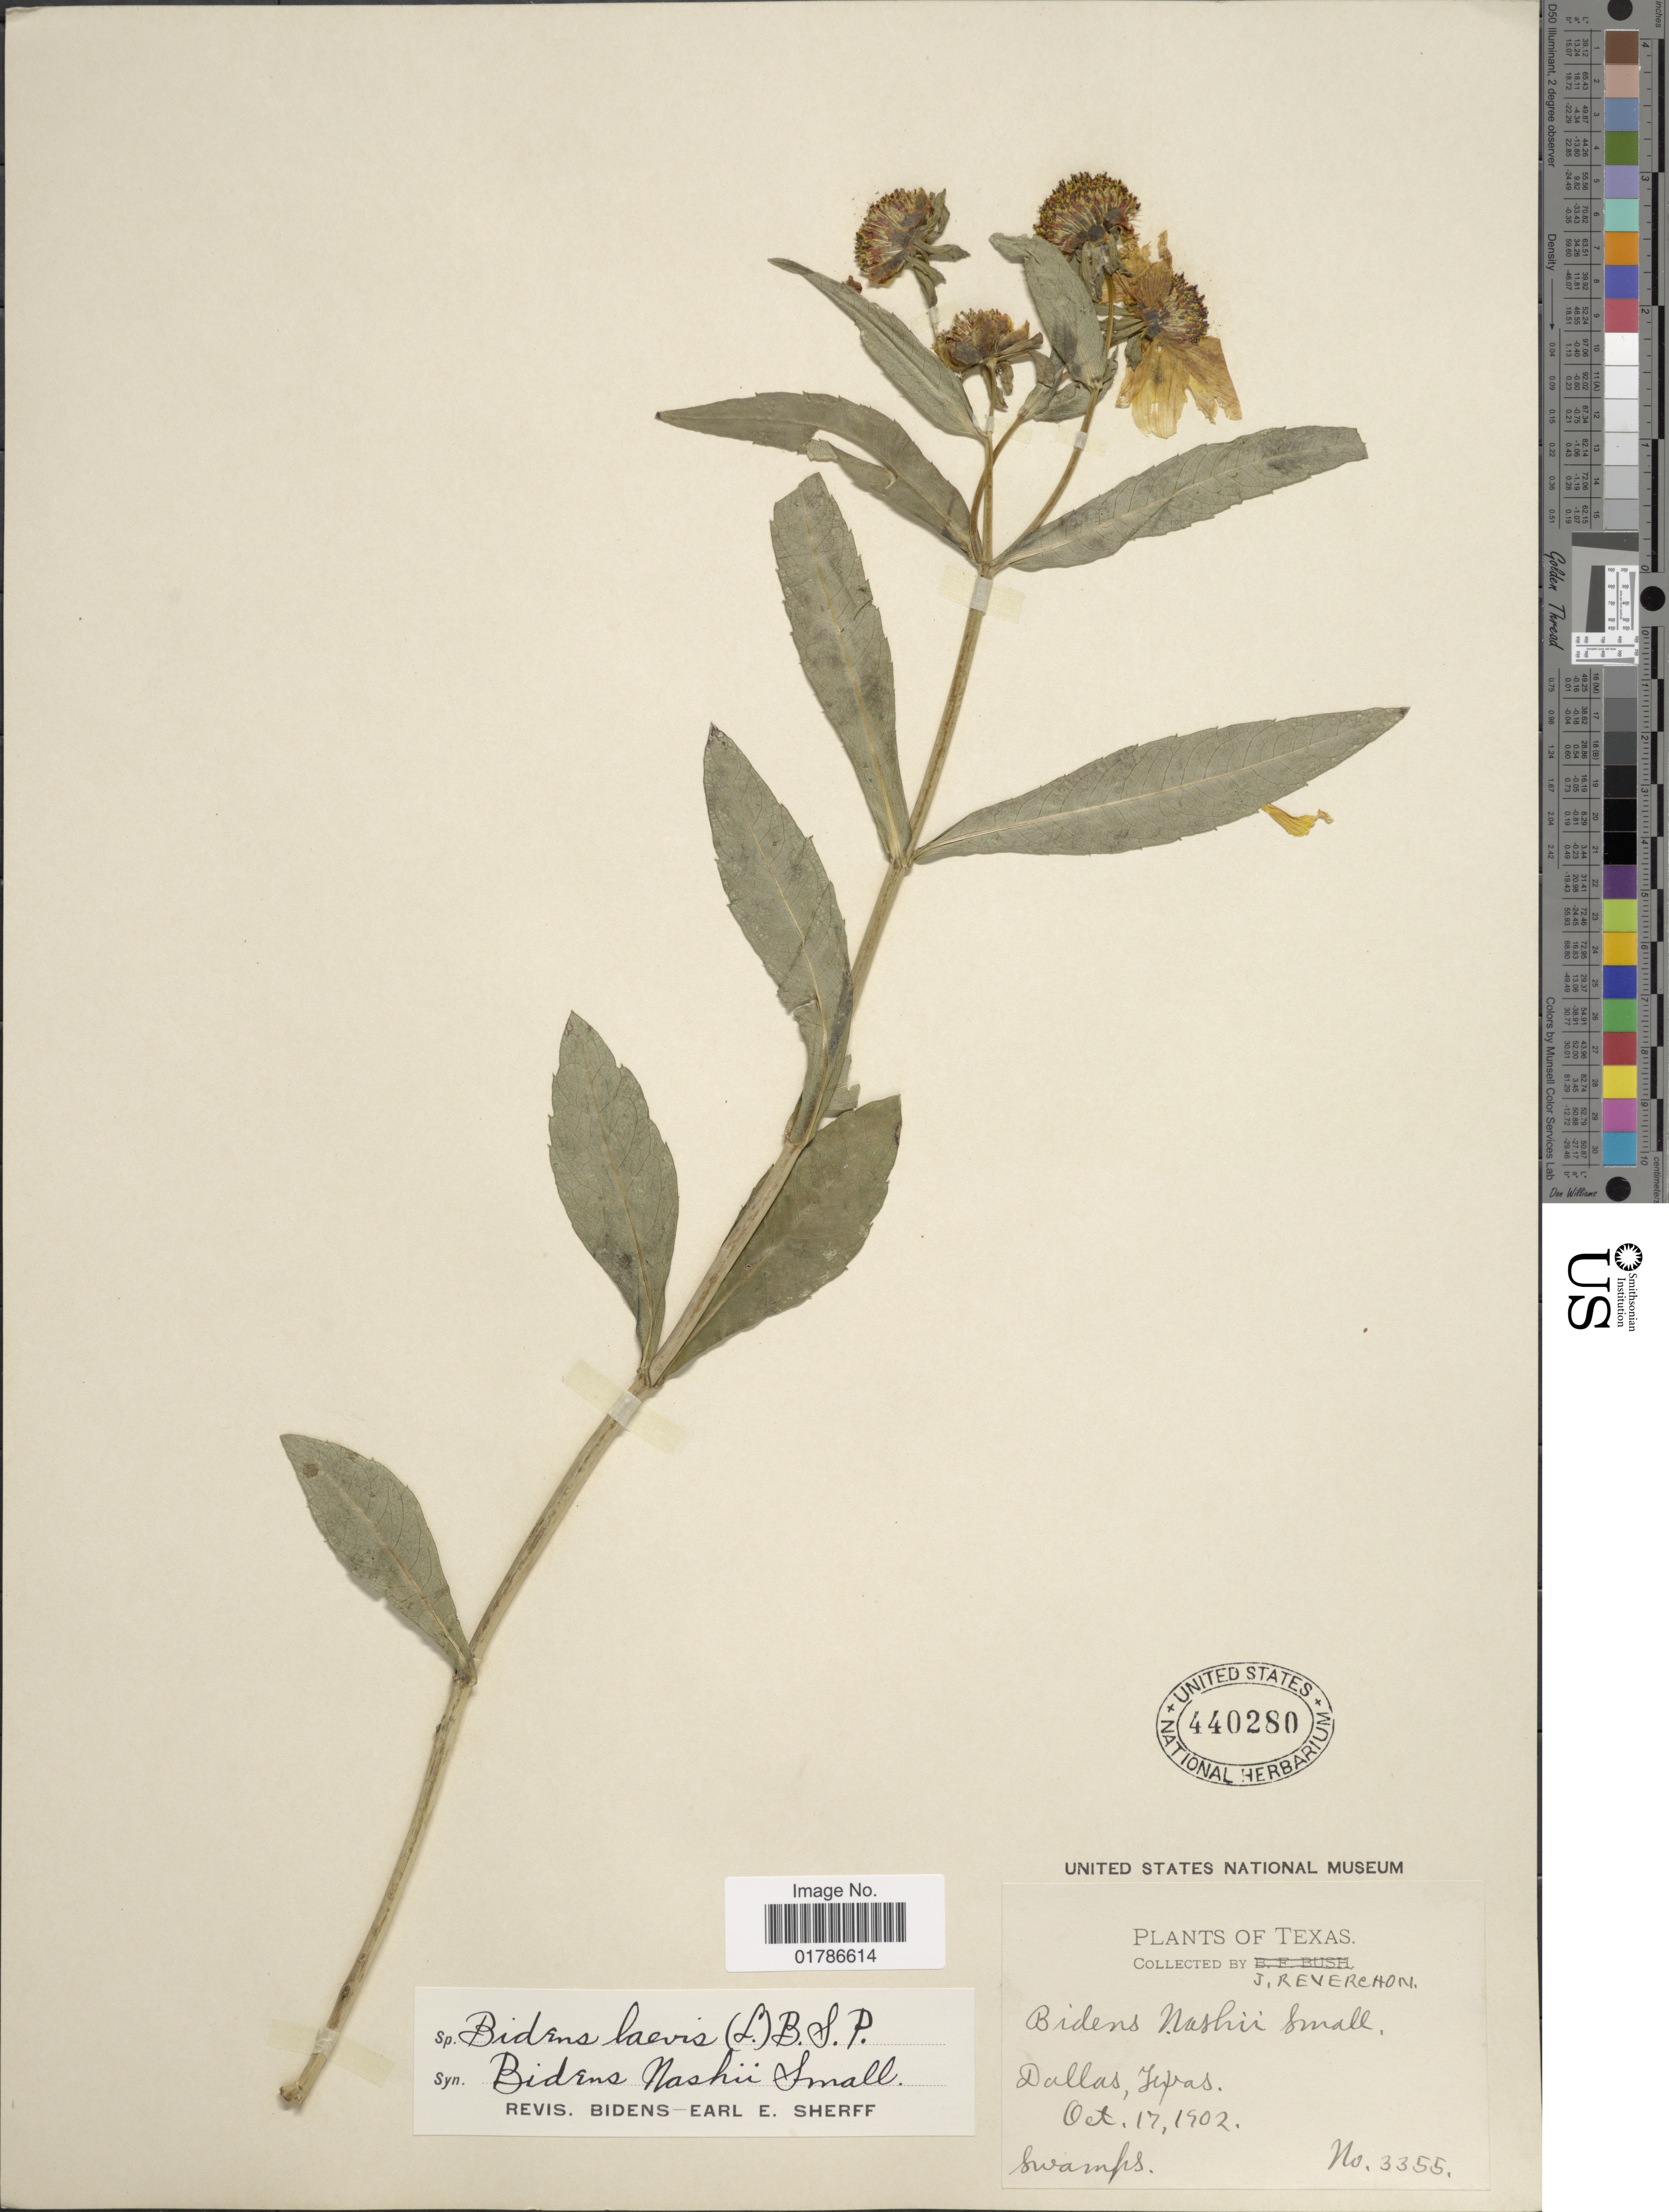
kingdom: Plantae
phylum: Tracheophyta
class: Magnoliopsida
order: Asterales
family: Asteraceae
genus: Bidens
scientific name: Bidens laevis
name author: (L.) Britton, Stearns & Poggenb.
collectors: J. Reverchon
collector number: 3355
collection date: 1902-10-17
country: United States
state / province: Texas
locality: Dallas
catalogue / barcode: US 440280